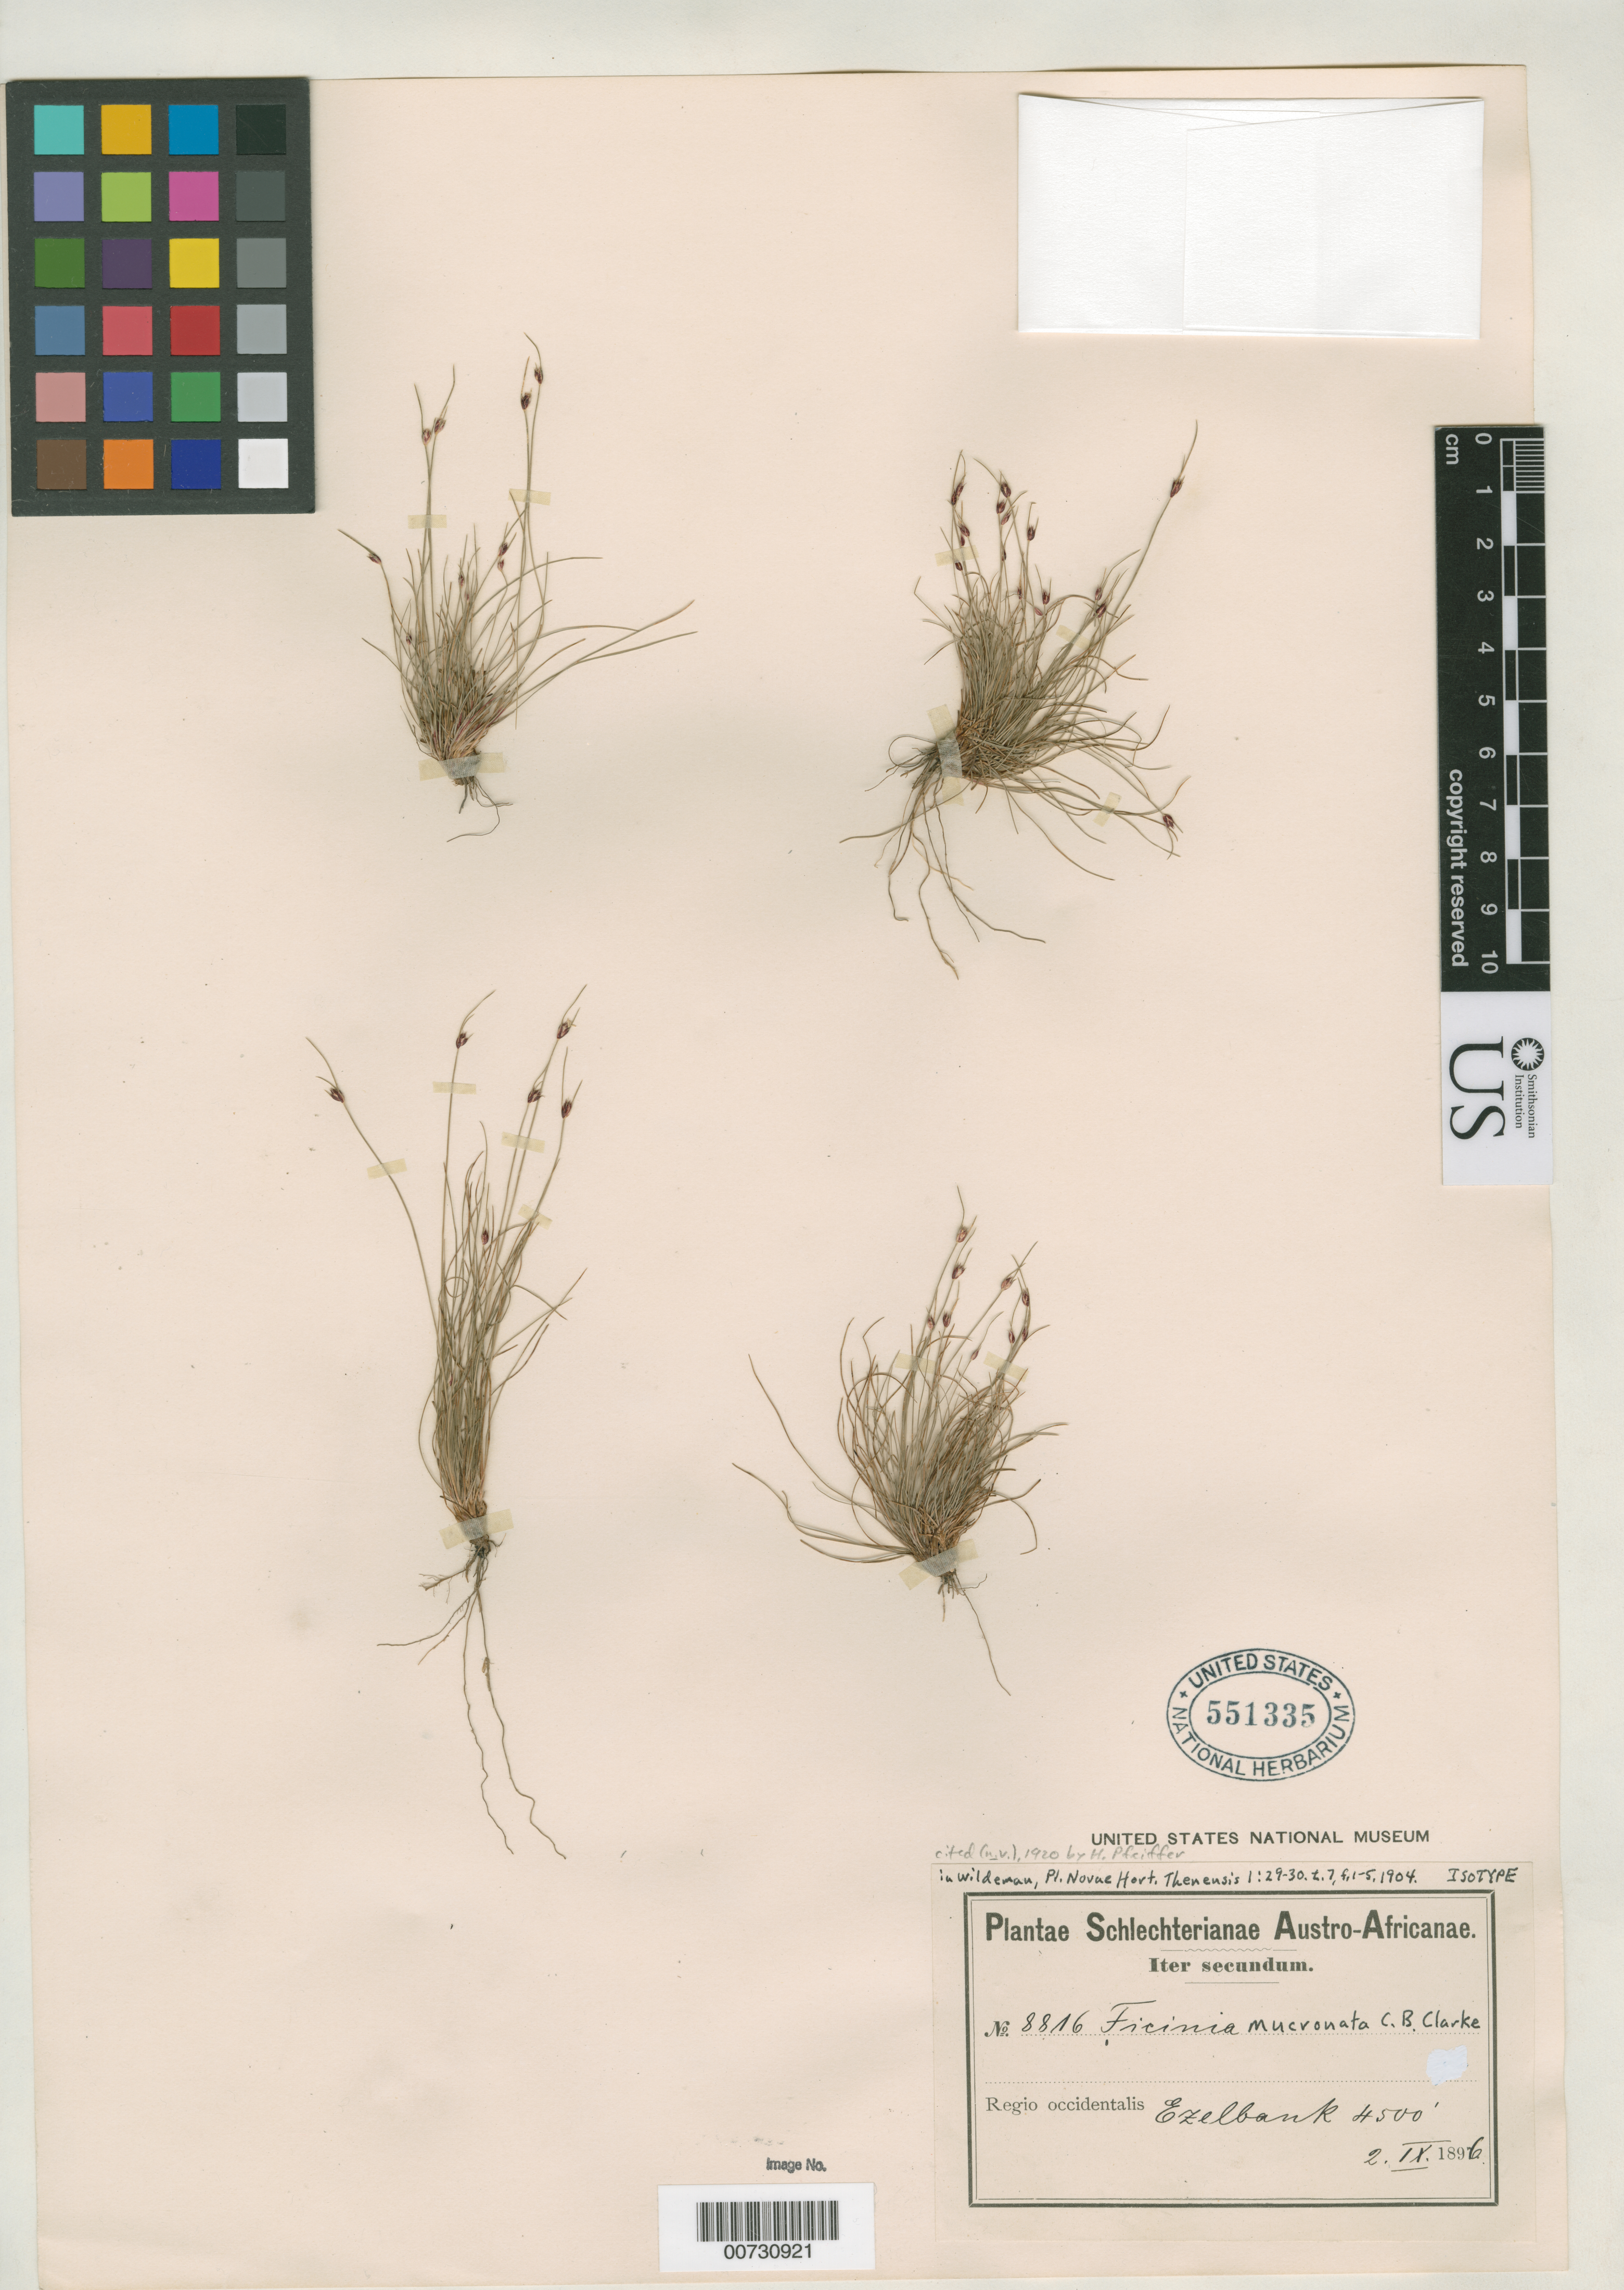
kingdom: Plantae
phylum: Tracheophyta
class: Liliopsida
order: Poales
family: Cyperaceae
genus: Ficinia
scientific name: Ficinia mucronata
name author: C.B. Clarke in De Wild.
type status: Isotype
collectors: F. R. R. Schlechter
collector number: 8816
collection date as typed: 02 Sep 1896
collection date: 1896-09-02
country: South Africa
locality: Regio occidentalis, Ezelbank.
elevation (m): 1372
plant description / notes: Acc. to Tropicos published 1908, Bull. Misc. Inform. Addit. Ser. 8:30. Cited 1920 by H. Pfeiffer.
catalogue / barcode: US 551335